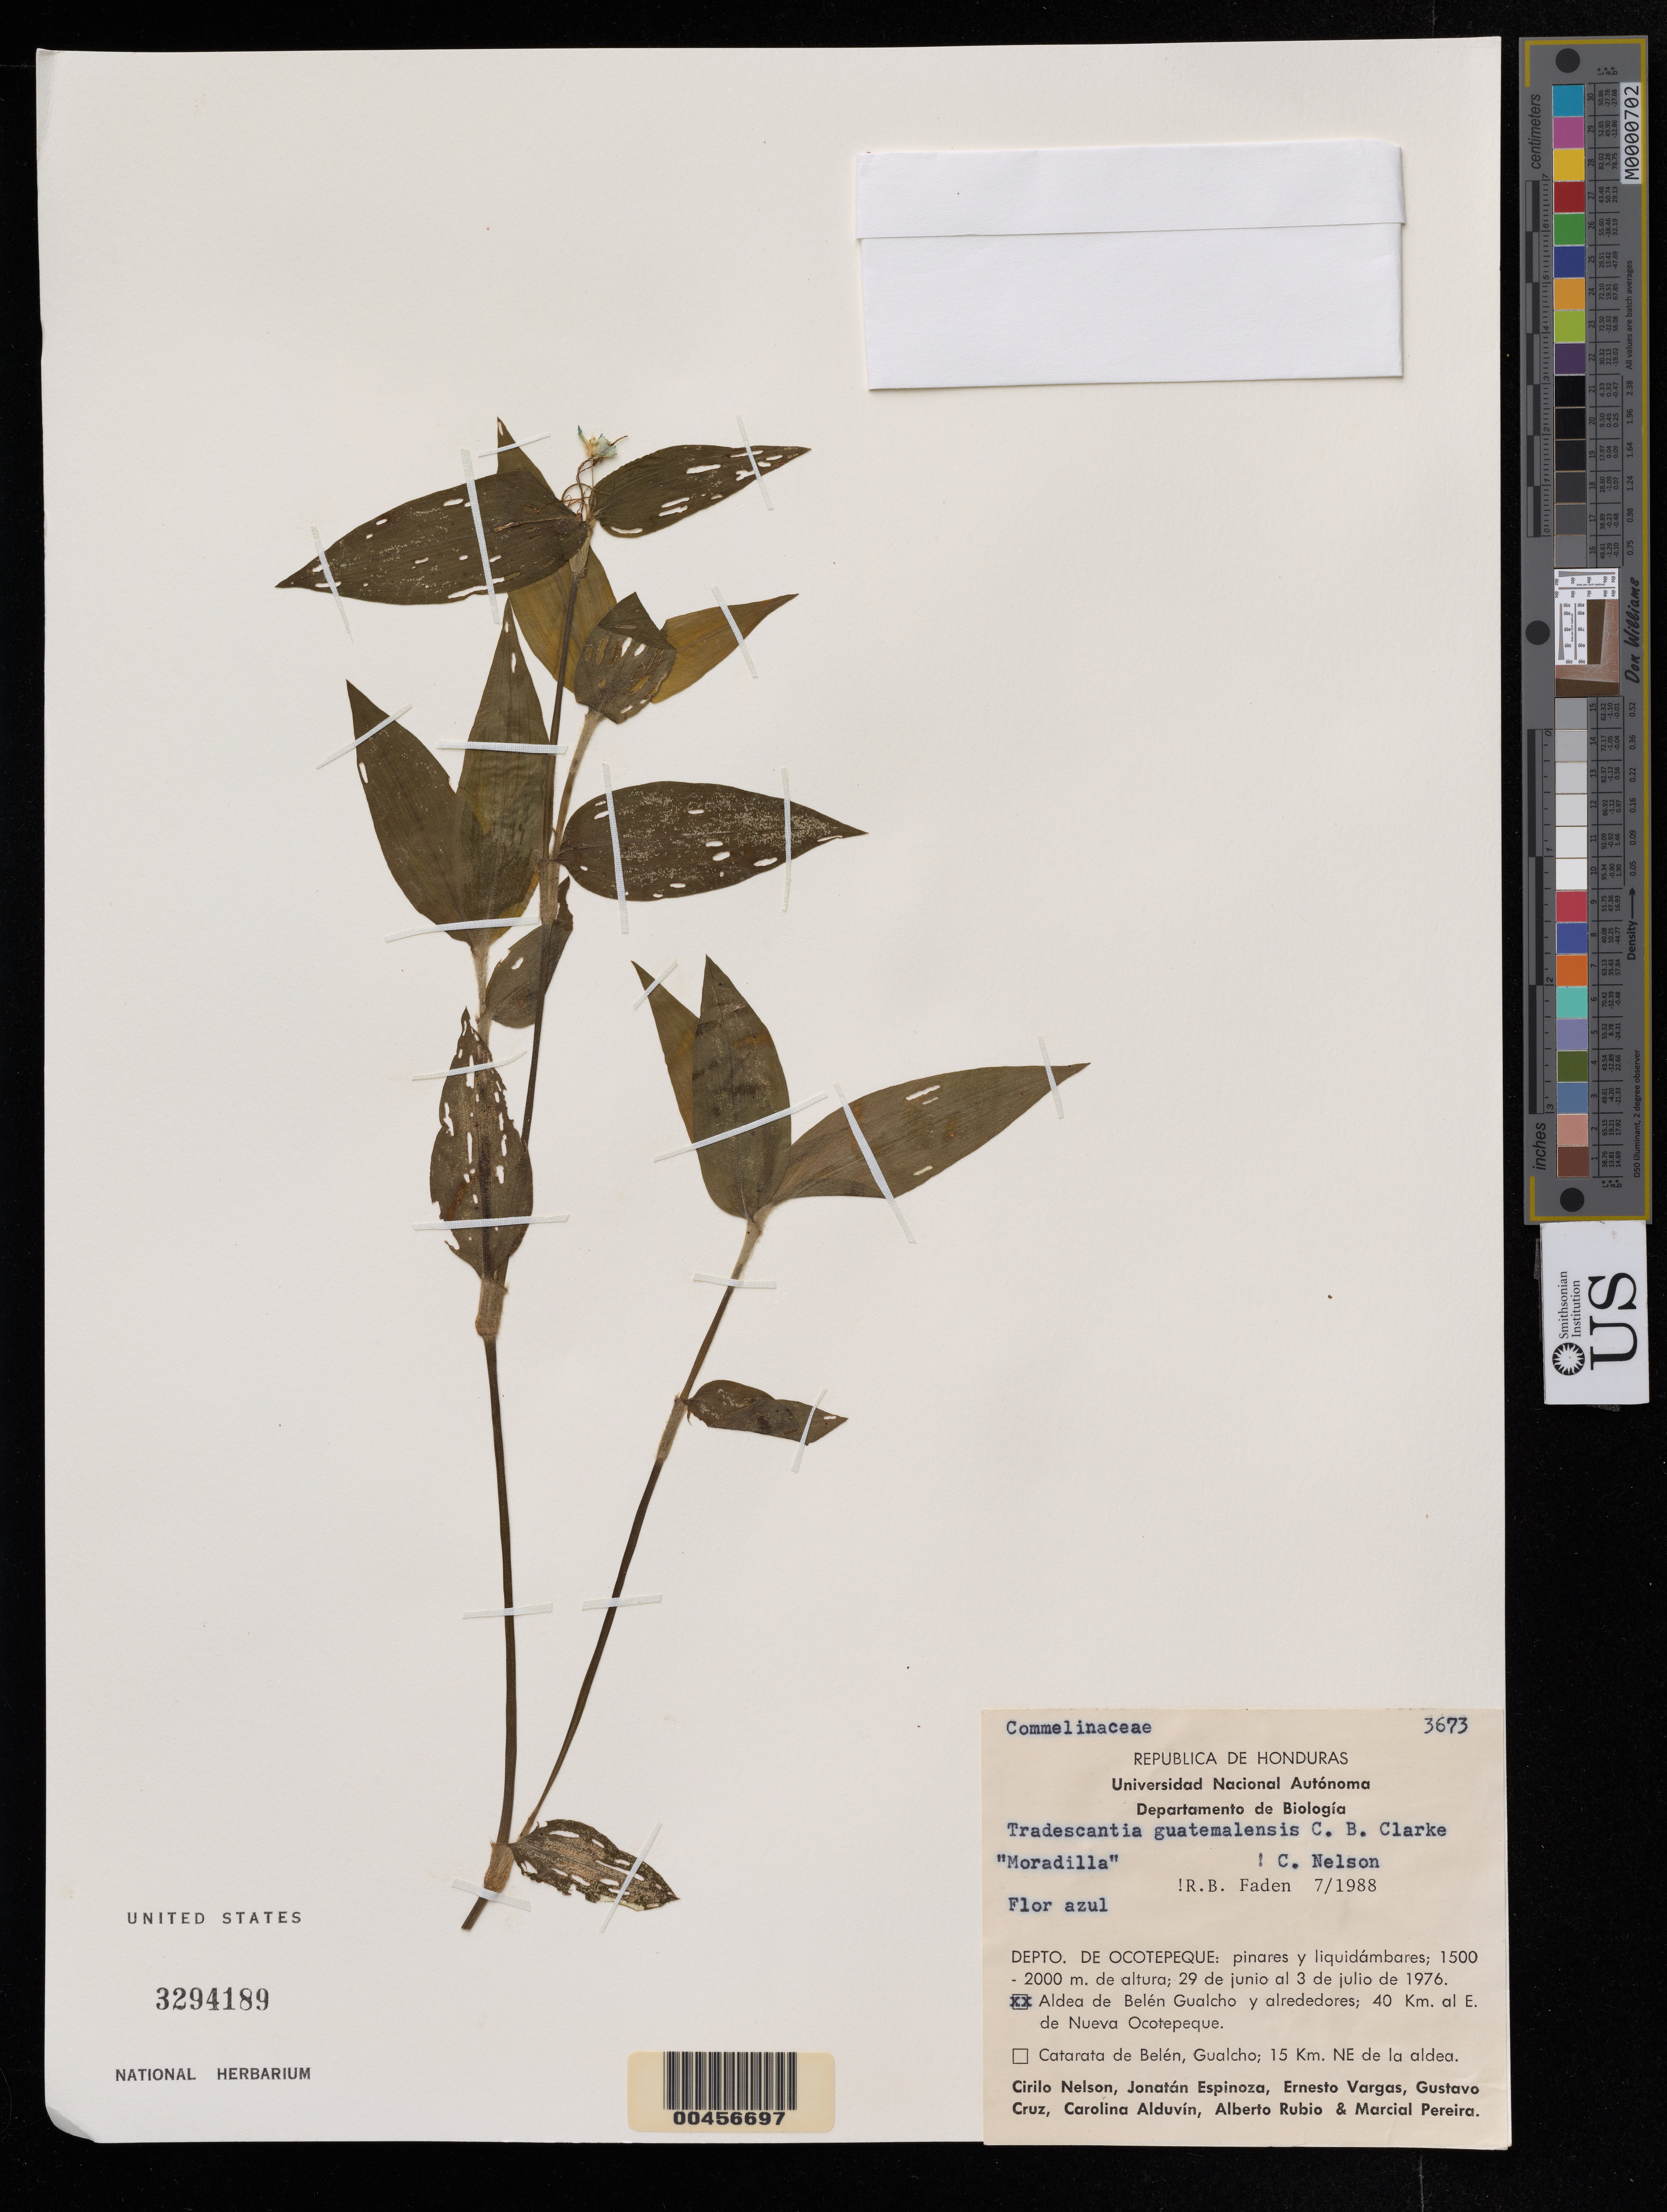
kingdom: Plantae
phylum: Tracheophyta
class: Liliopsida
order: Commelinales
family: Commelinaceae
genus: Tradescantia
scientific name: Tradescantia guatemalensis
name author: C.B. Clarke ex Donn. Sm.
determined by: Faden, Robert B., (US), Smithsonian Institution - National Museum of Natural History (UNITED STATES)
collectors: C. H. Nelson, J. Espinosa, E. Vargas, G. Cruz, C. Alduvin, A. Bubio & M. Pereira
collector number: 3673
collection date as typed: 29 Jun 1976 to 03 Jul 1976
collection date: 1976-06-29/1976-07-03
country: Honduras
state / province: Ocotepeque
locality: Aldea de Belen Gualcho, E of Nueva Ocotepeque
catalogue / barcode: US 3294189